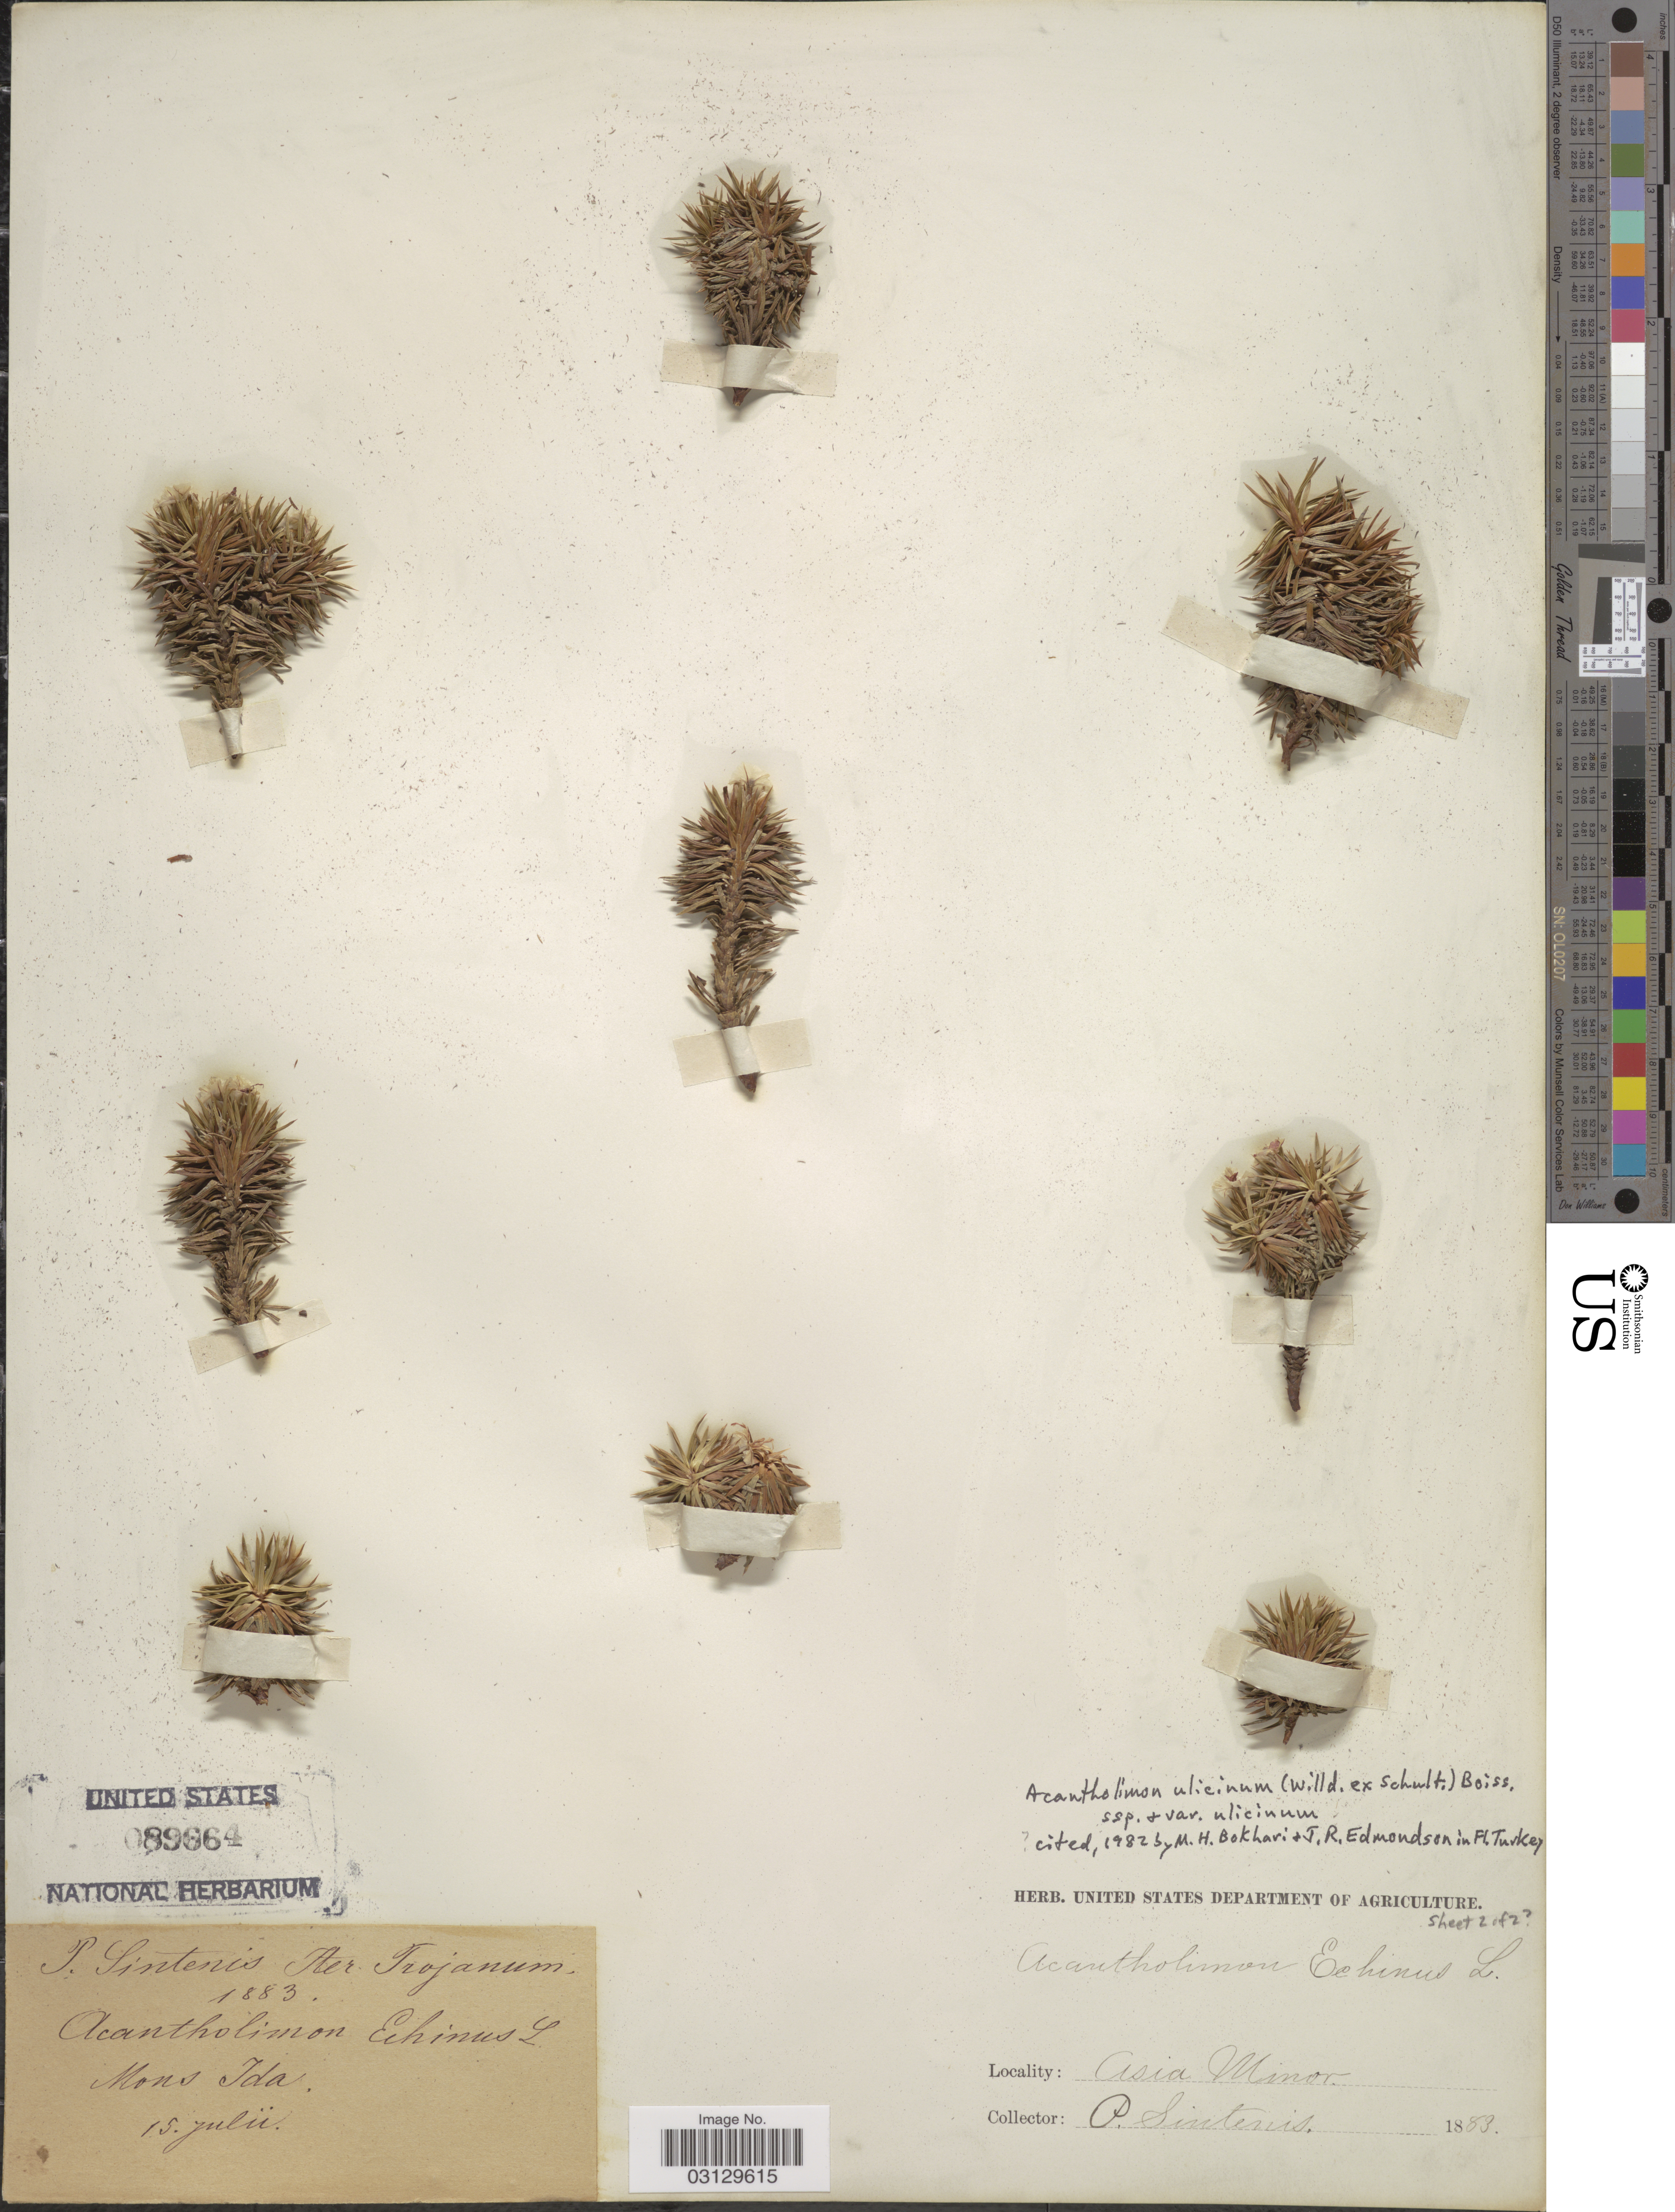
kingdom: Plantae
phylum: Tracheophyta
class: Magnoliopsida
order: Caryophyllales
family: Plumbaginaceae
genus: Acantholimon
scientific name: Acantholimon ulicinum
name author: (Willd. ex Schult.) Boiss.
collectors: P. Sintenis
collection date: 1883-07-15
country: Turkey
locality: Asia Minor. Iter Trojanum. Mons Ida.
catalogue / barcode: US 89664